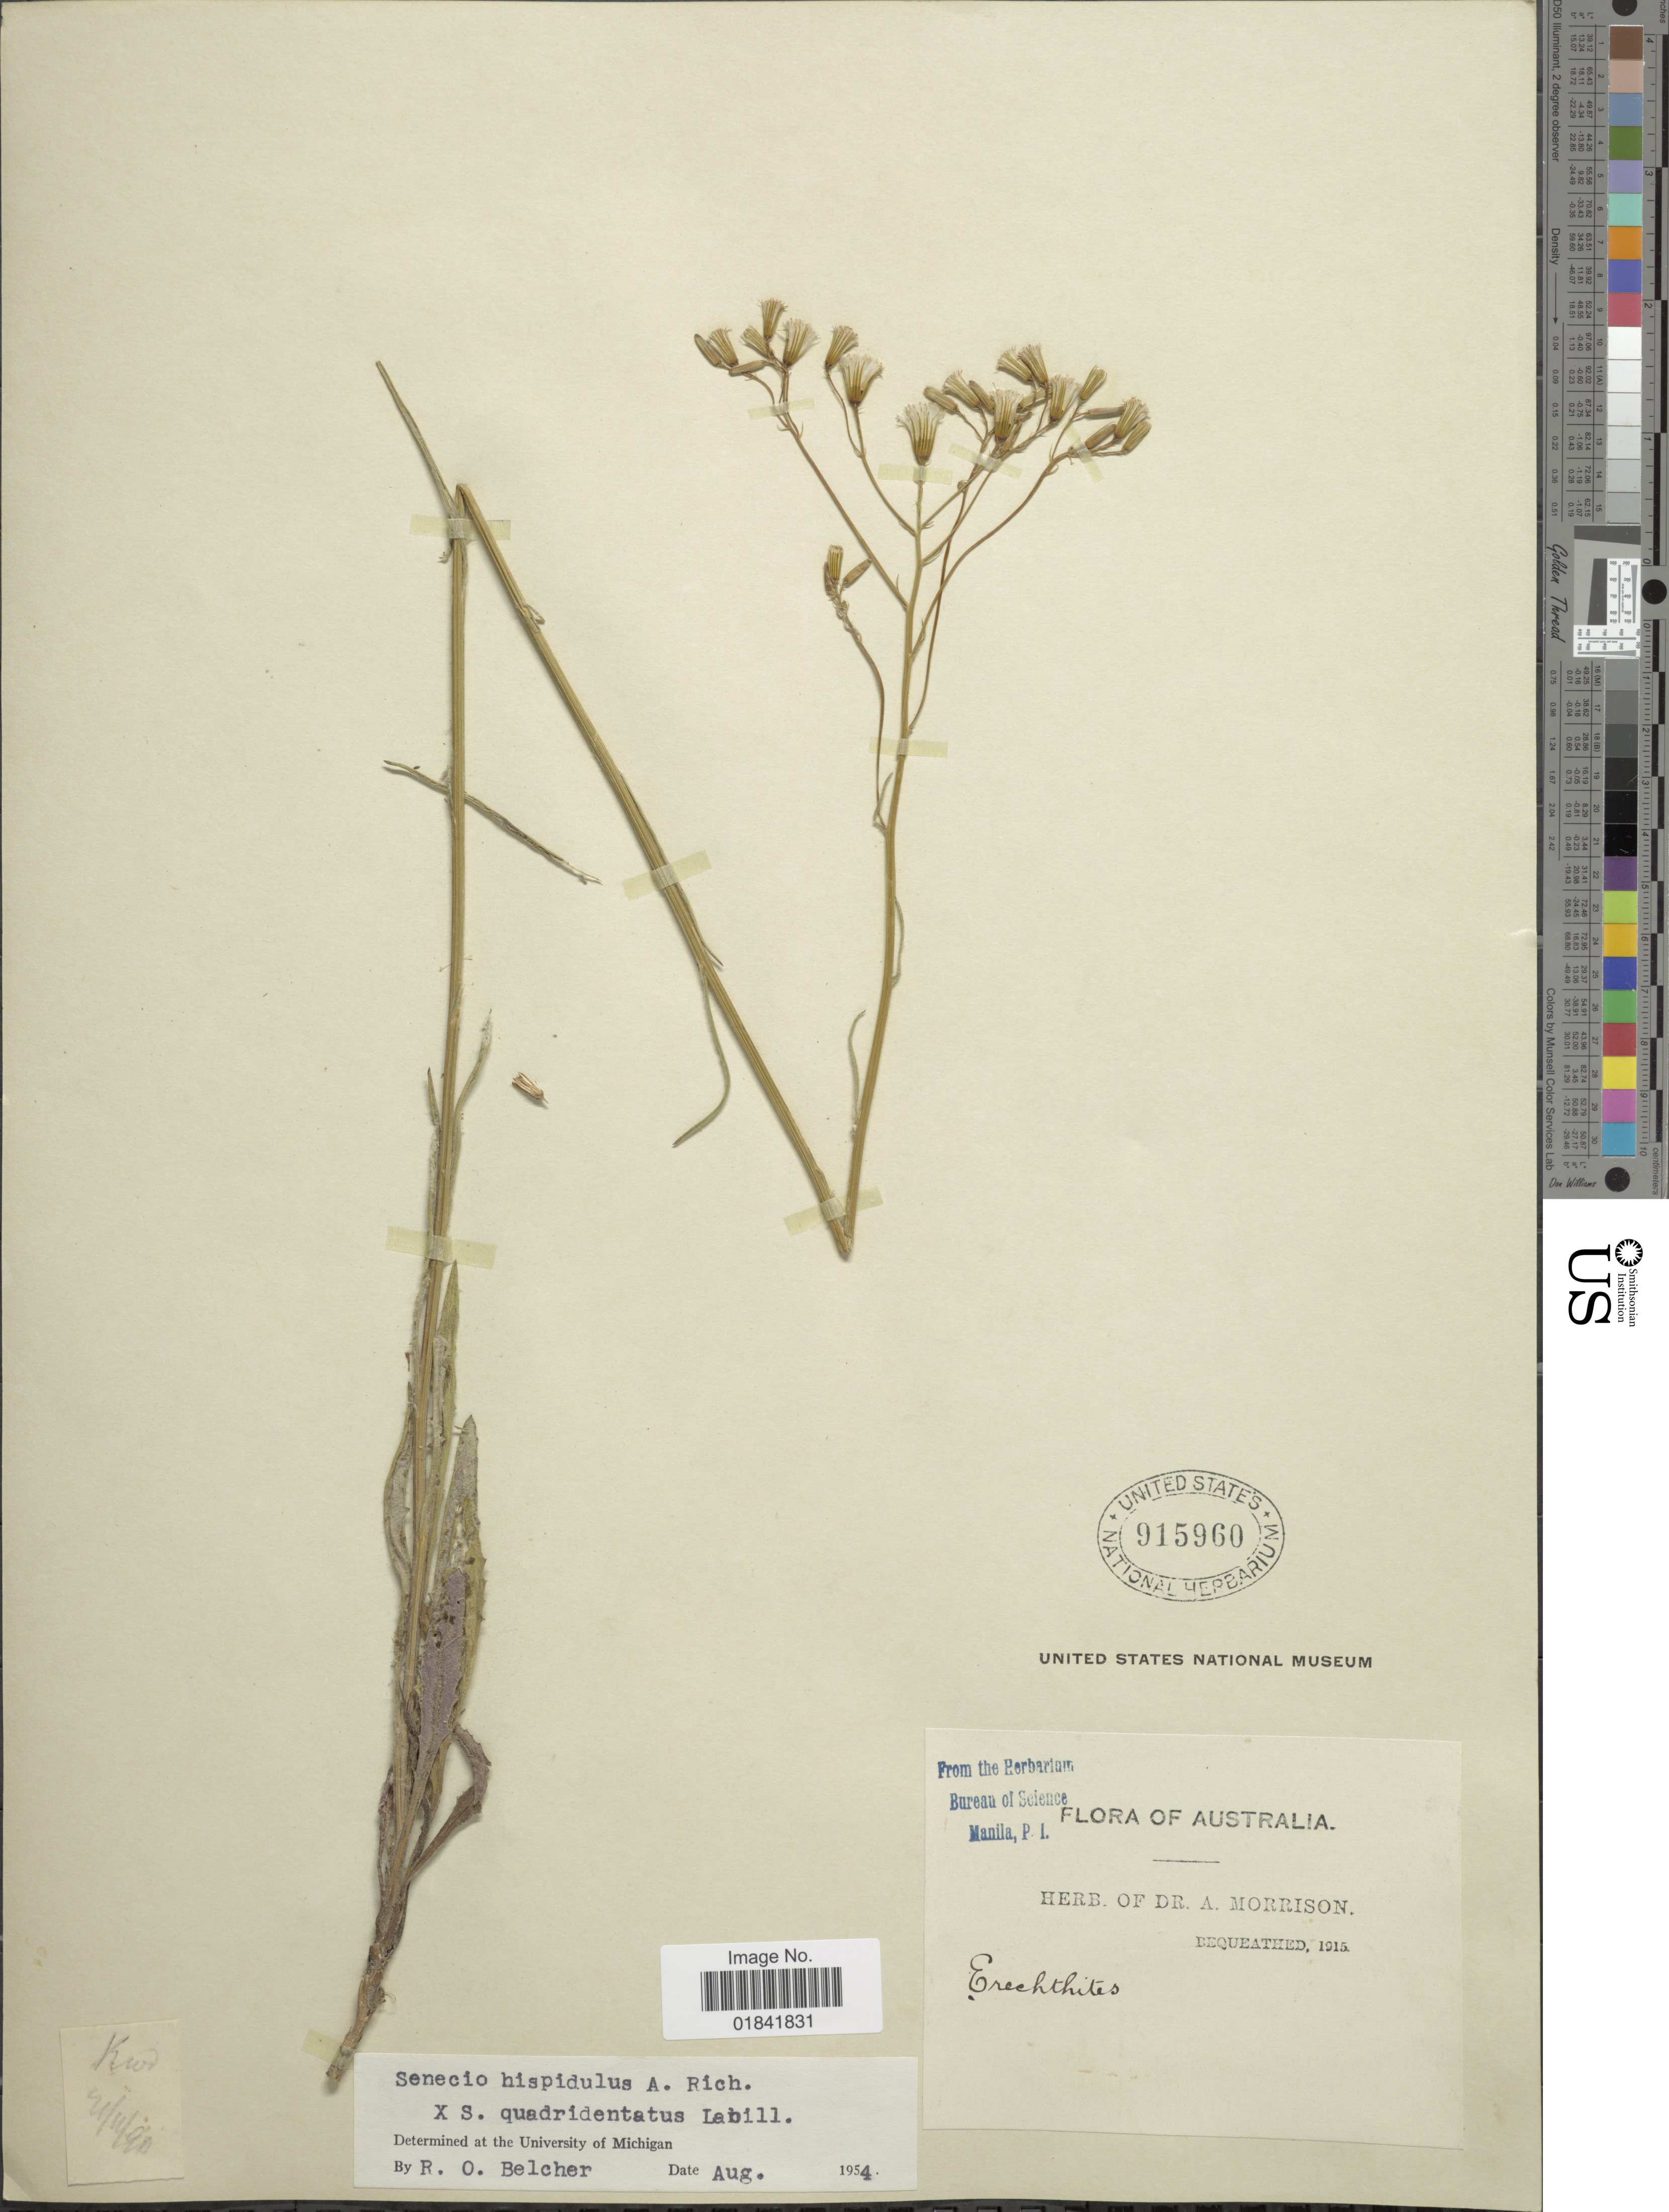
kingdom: Plantae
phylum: Tracheophyta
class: Magnoliopsida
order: Asterales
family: Asteraceae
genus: Senecio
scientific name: Senecio hispidulus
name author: A. Rich.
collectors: ex herb. Dr. A. Morrison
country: Australia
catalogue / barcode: US 915960